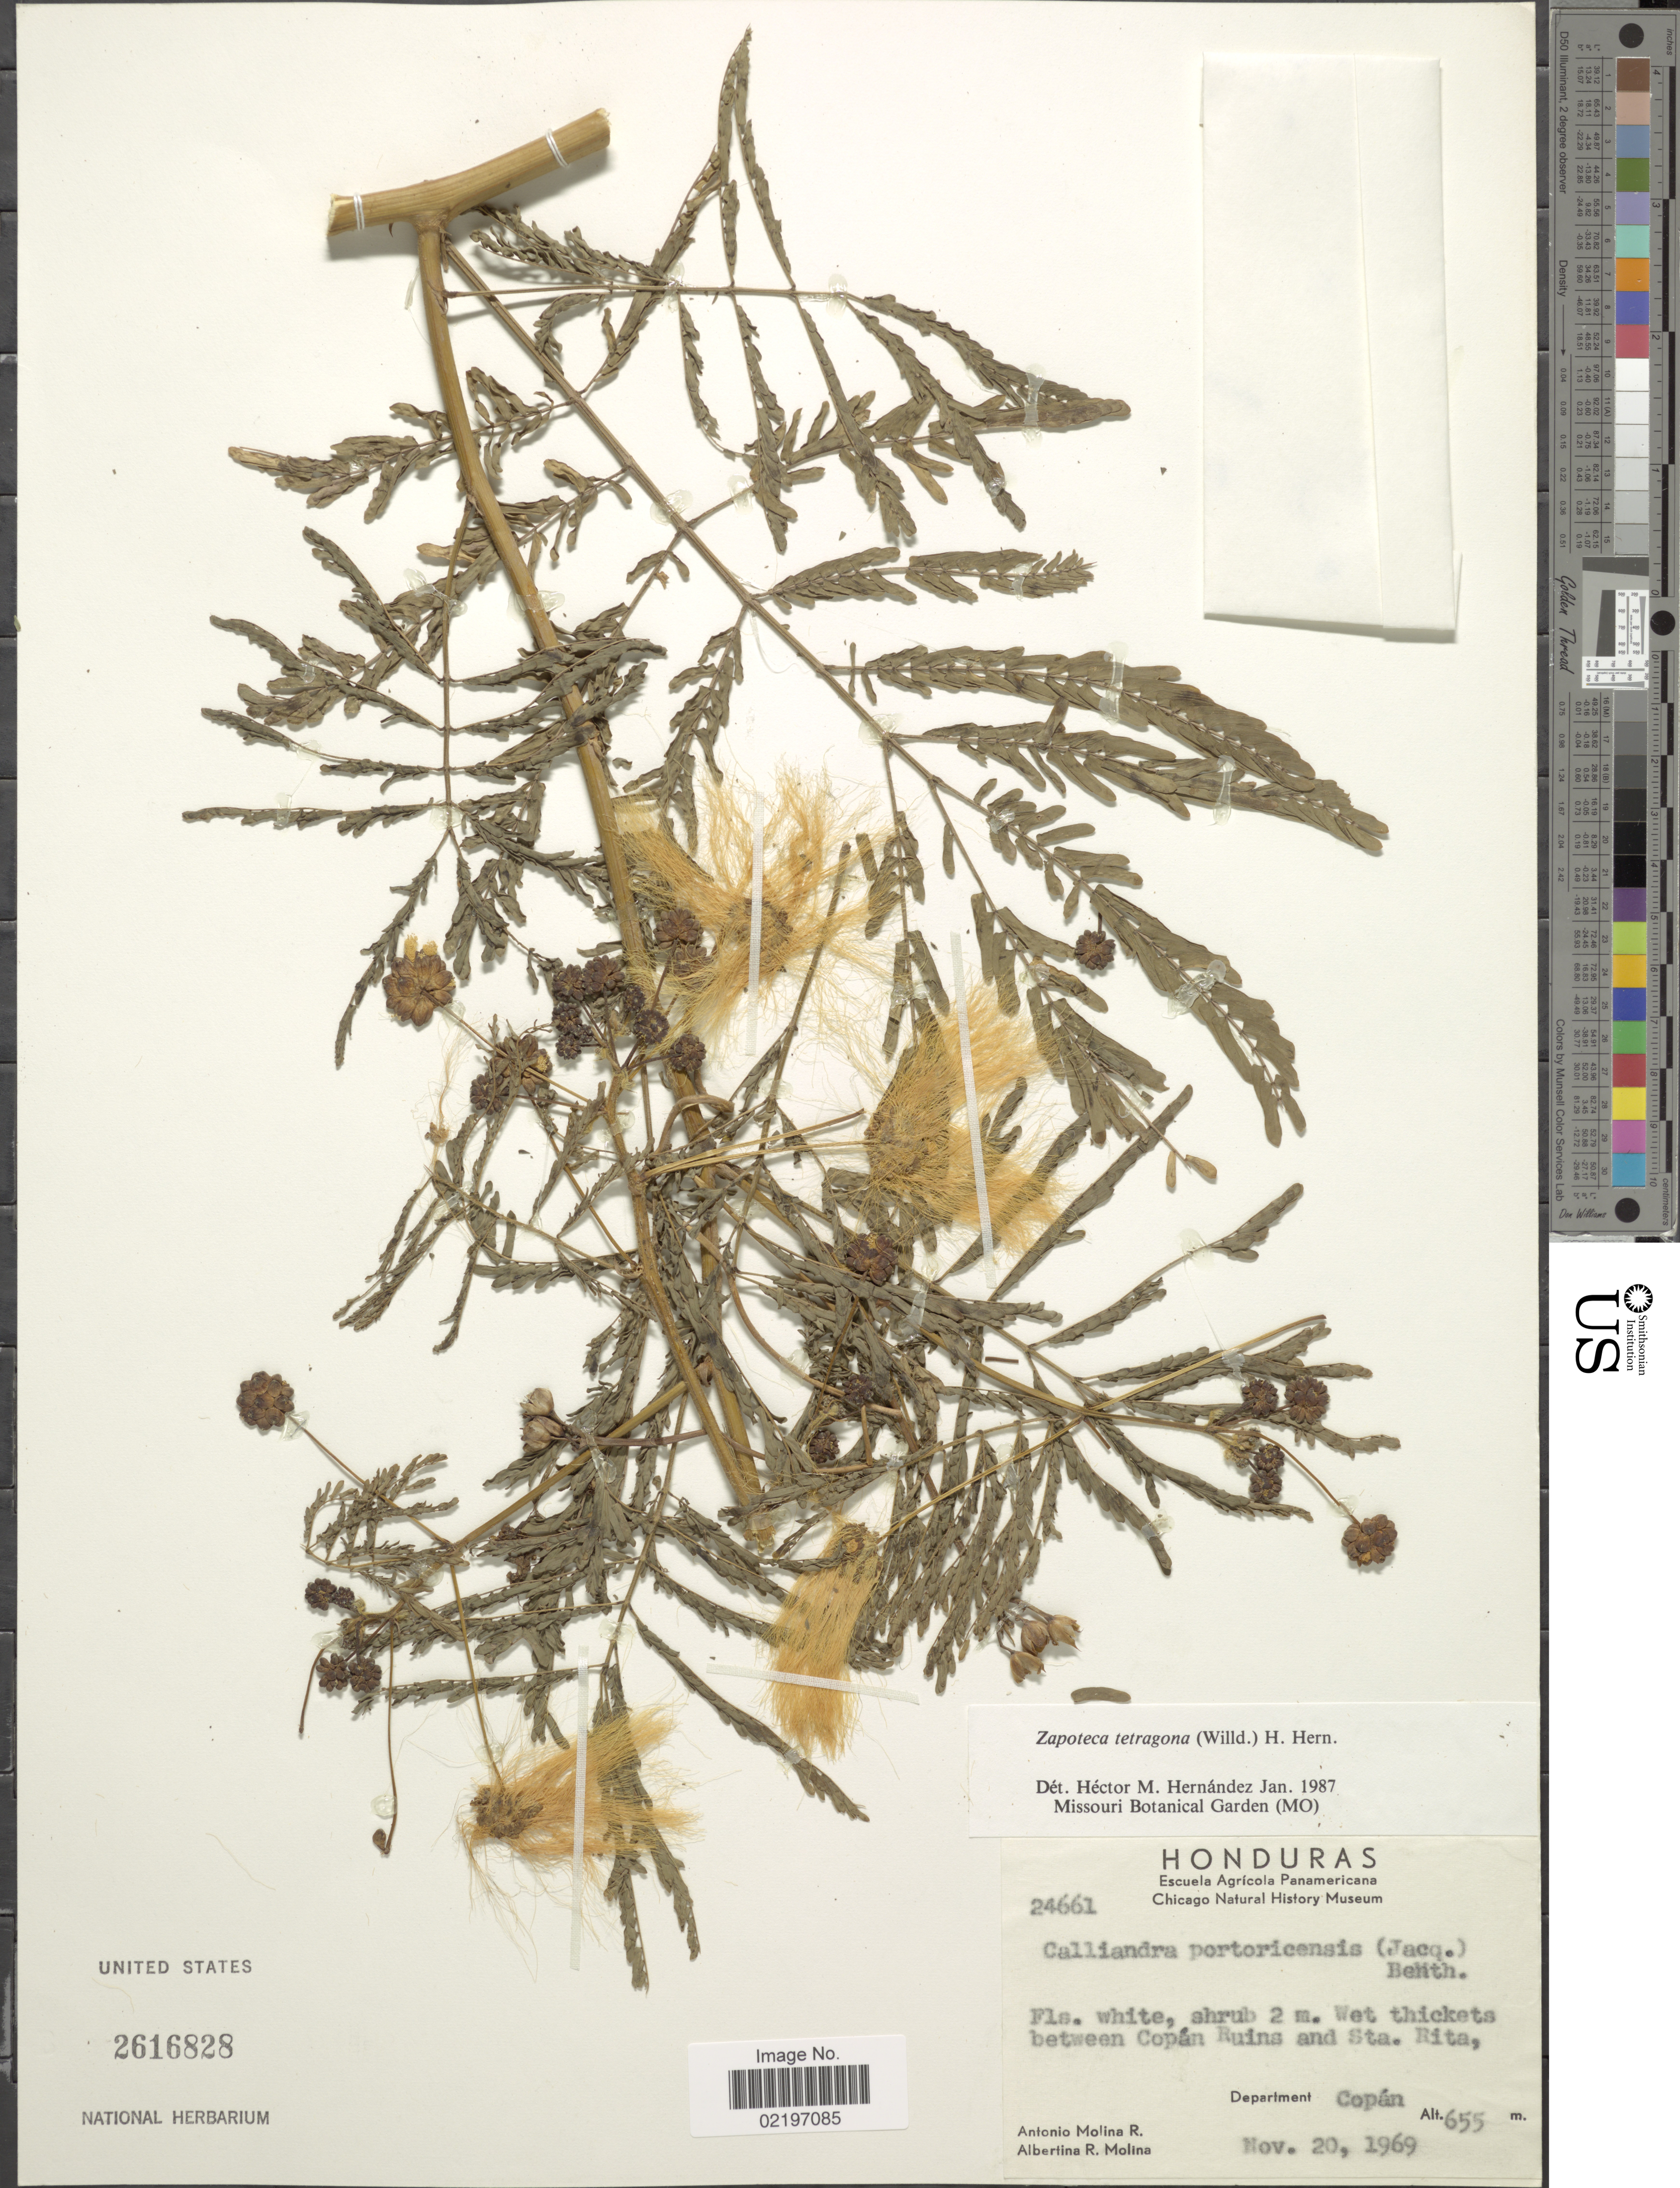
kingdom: Plantae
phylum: Tracheophyta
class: Magnoliopsida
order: Fabales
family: Fabaceae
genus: Zapoteca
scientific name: Zapoteca tetragona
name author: (Willd.) H.M. Hern.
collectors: A. Molina R. & A. R. Molina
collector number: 24661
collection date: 1969-11-20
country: Honduras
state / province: Copán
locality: Between Copan Ruins and Sta. Rita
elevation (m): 655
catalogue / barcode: US 2616828